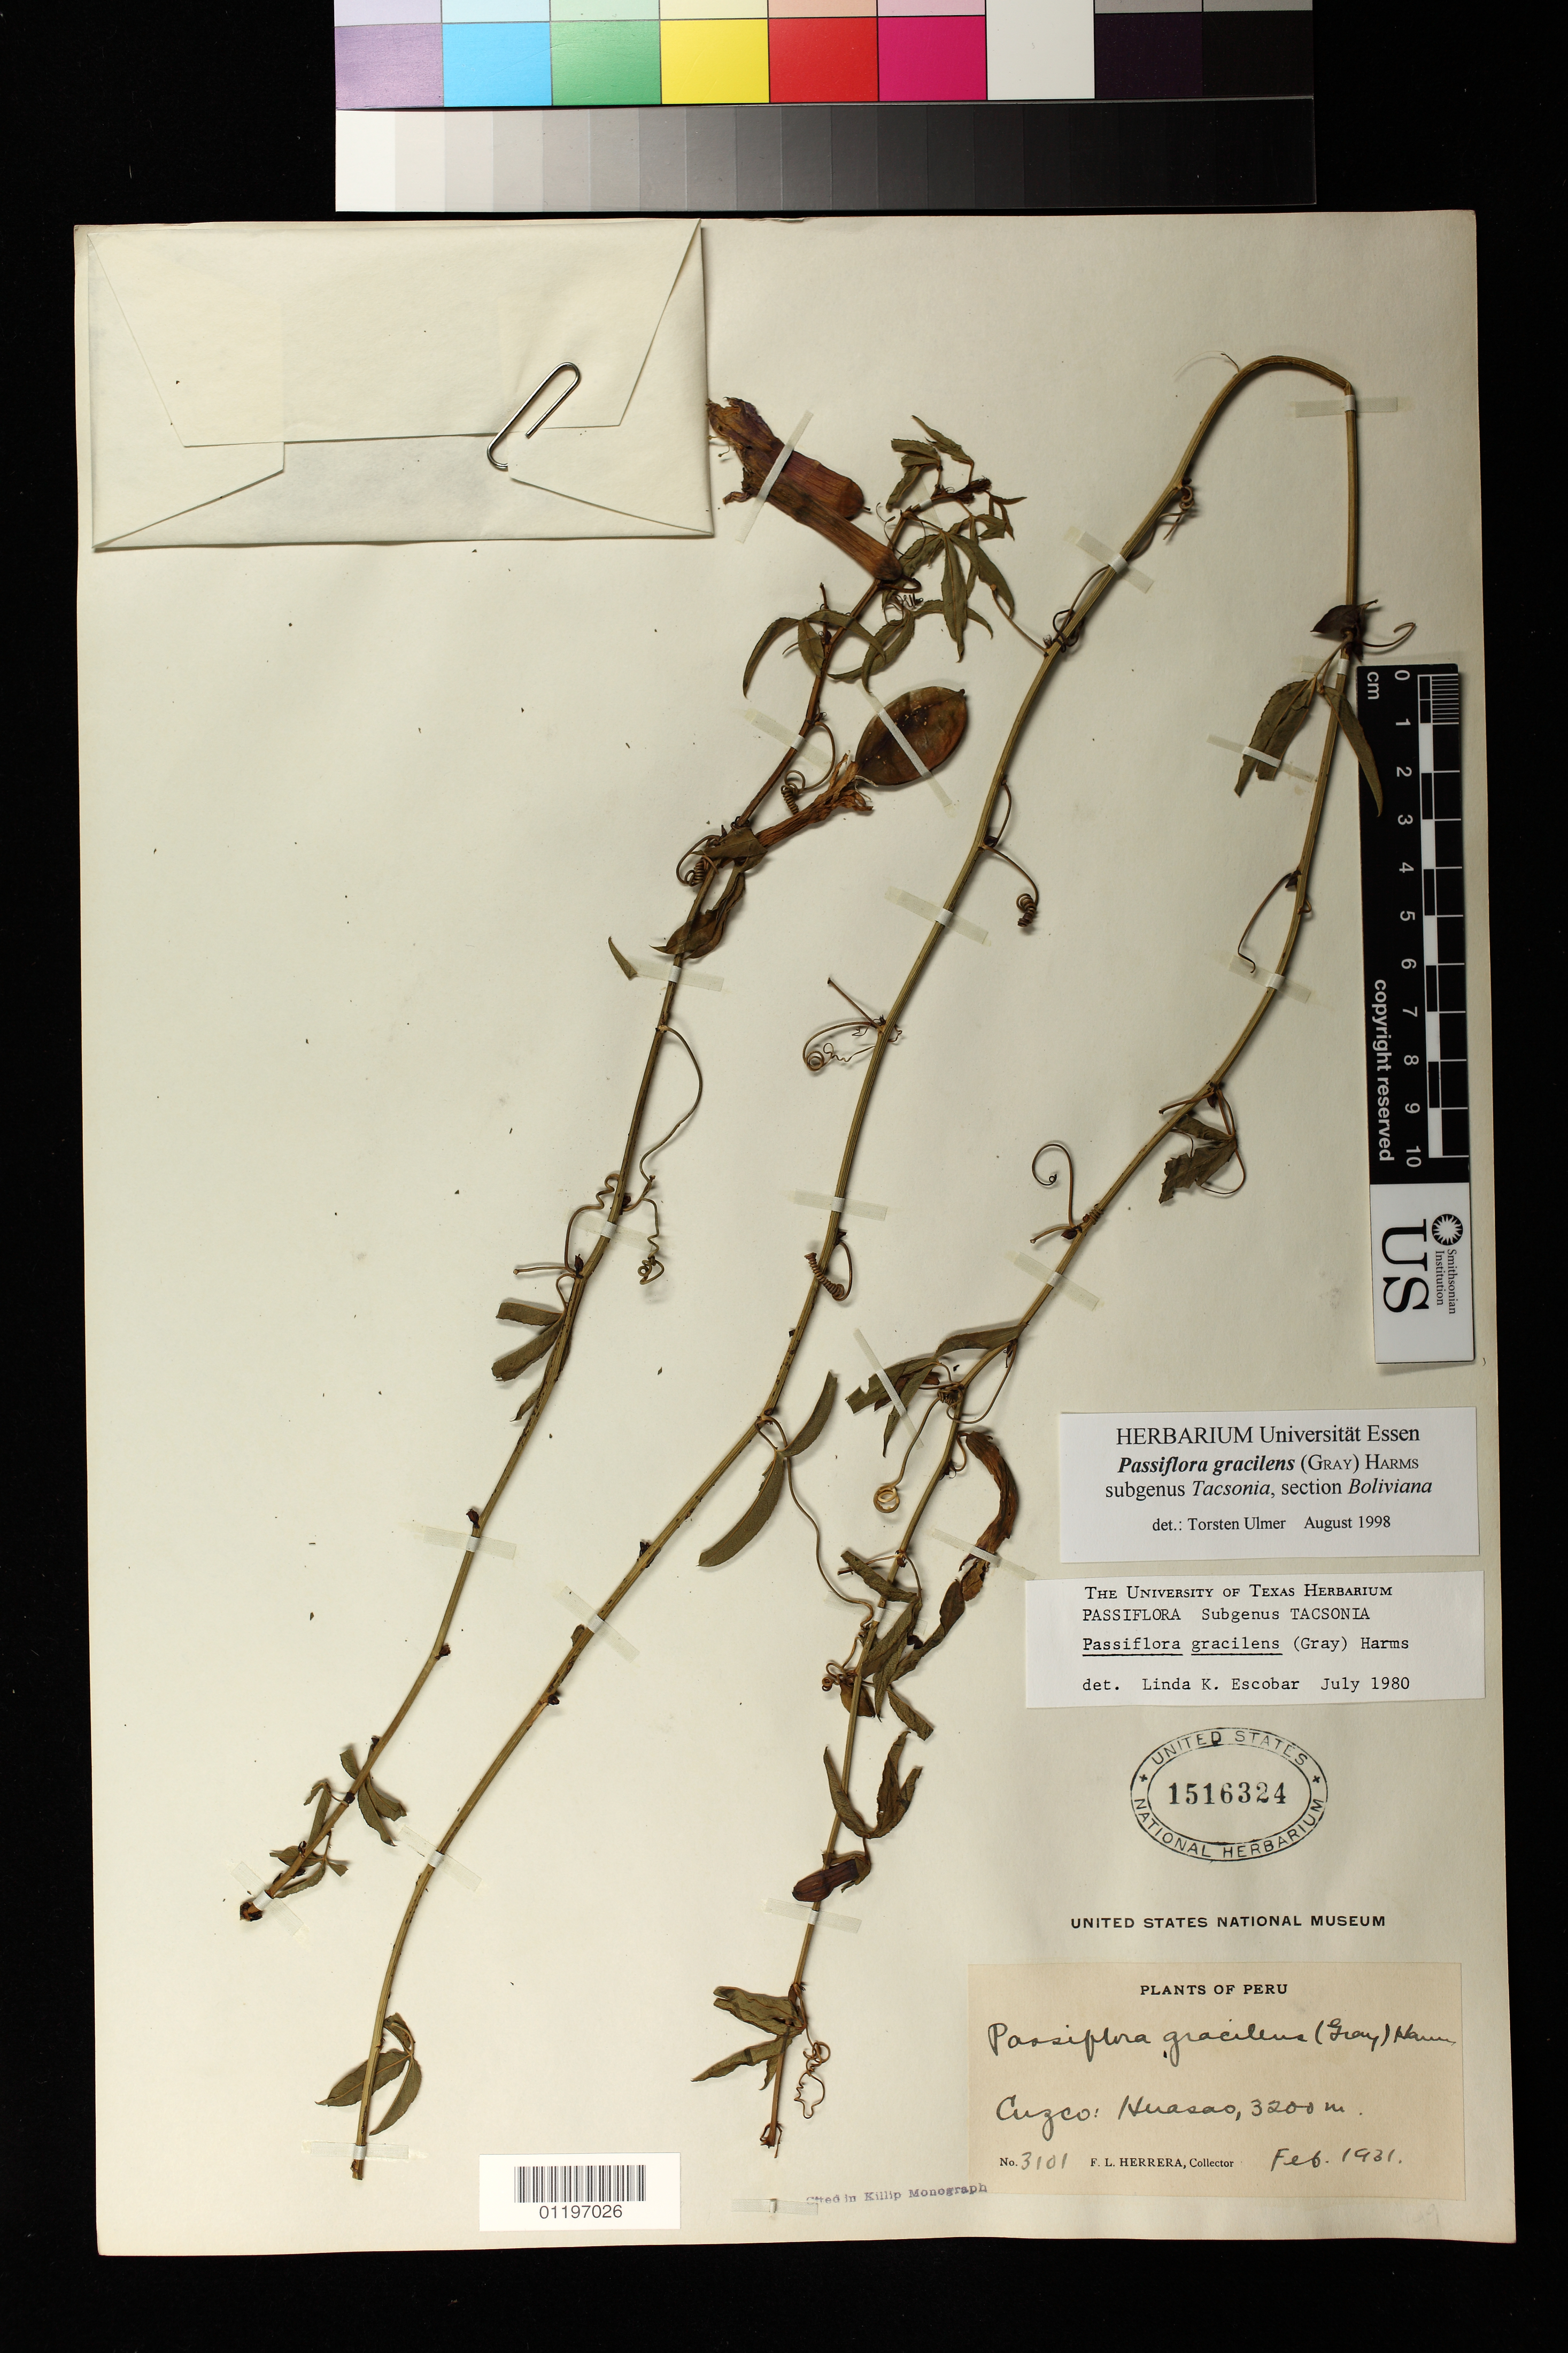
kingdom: Plantae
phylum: Tracheophyta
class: Magnoliopsida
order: Malpighiales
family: Passifloraceae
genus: Passiflora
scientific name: Passiflora gracilens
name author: (A. Gray) Harms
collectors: F. L. Herrera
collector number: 3101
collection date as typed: Feb 1931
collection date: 1931-02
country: Peru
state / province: Cusco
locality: Huasao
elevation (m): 3200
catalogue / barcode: US 1516324